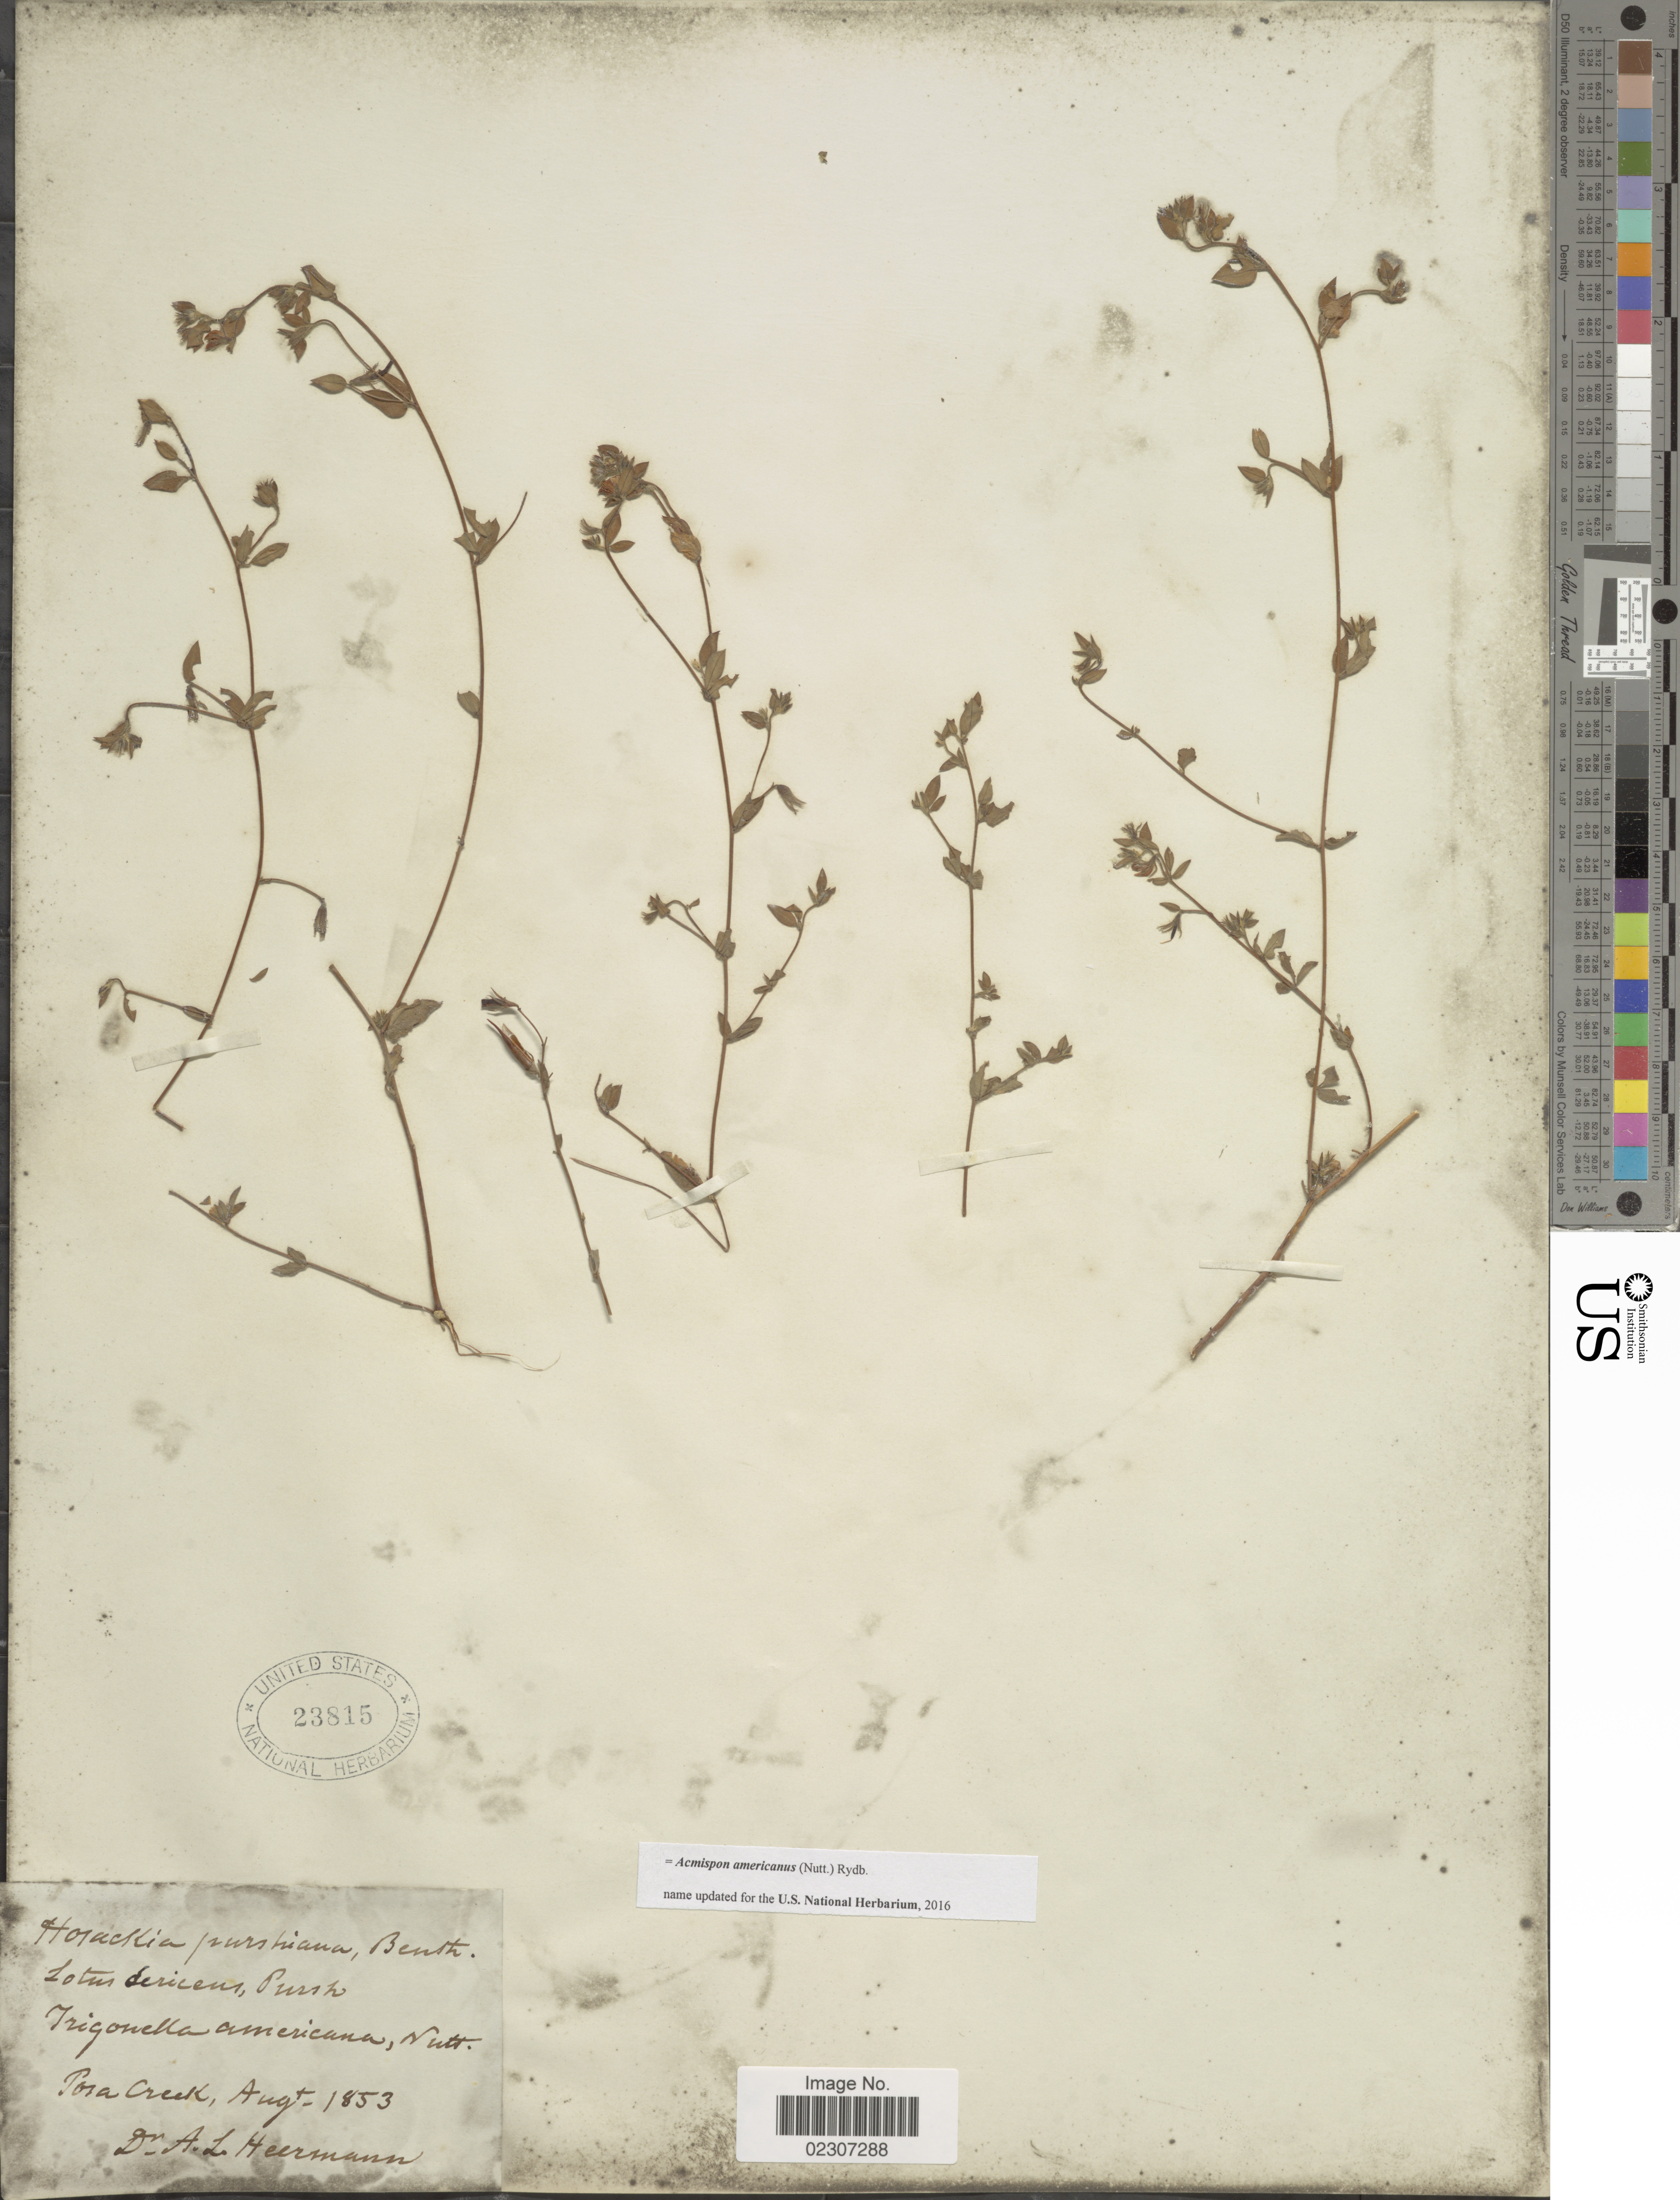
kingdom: Plantae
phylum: Tracheophyta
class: Magnoliopsida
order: Fabales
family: Fabaceae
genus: Acmispon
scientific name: Acmispon americanus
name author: (Nutt.) Rydb.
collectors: A. Heermann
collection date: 1853-08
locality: Pora [interpreted] Creek.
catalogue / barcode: US 23815